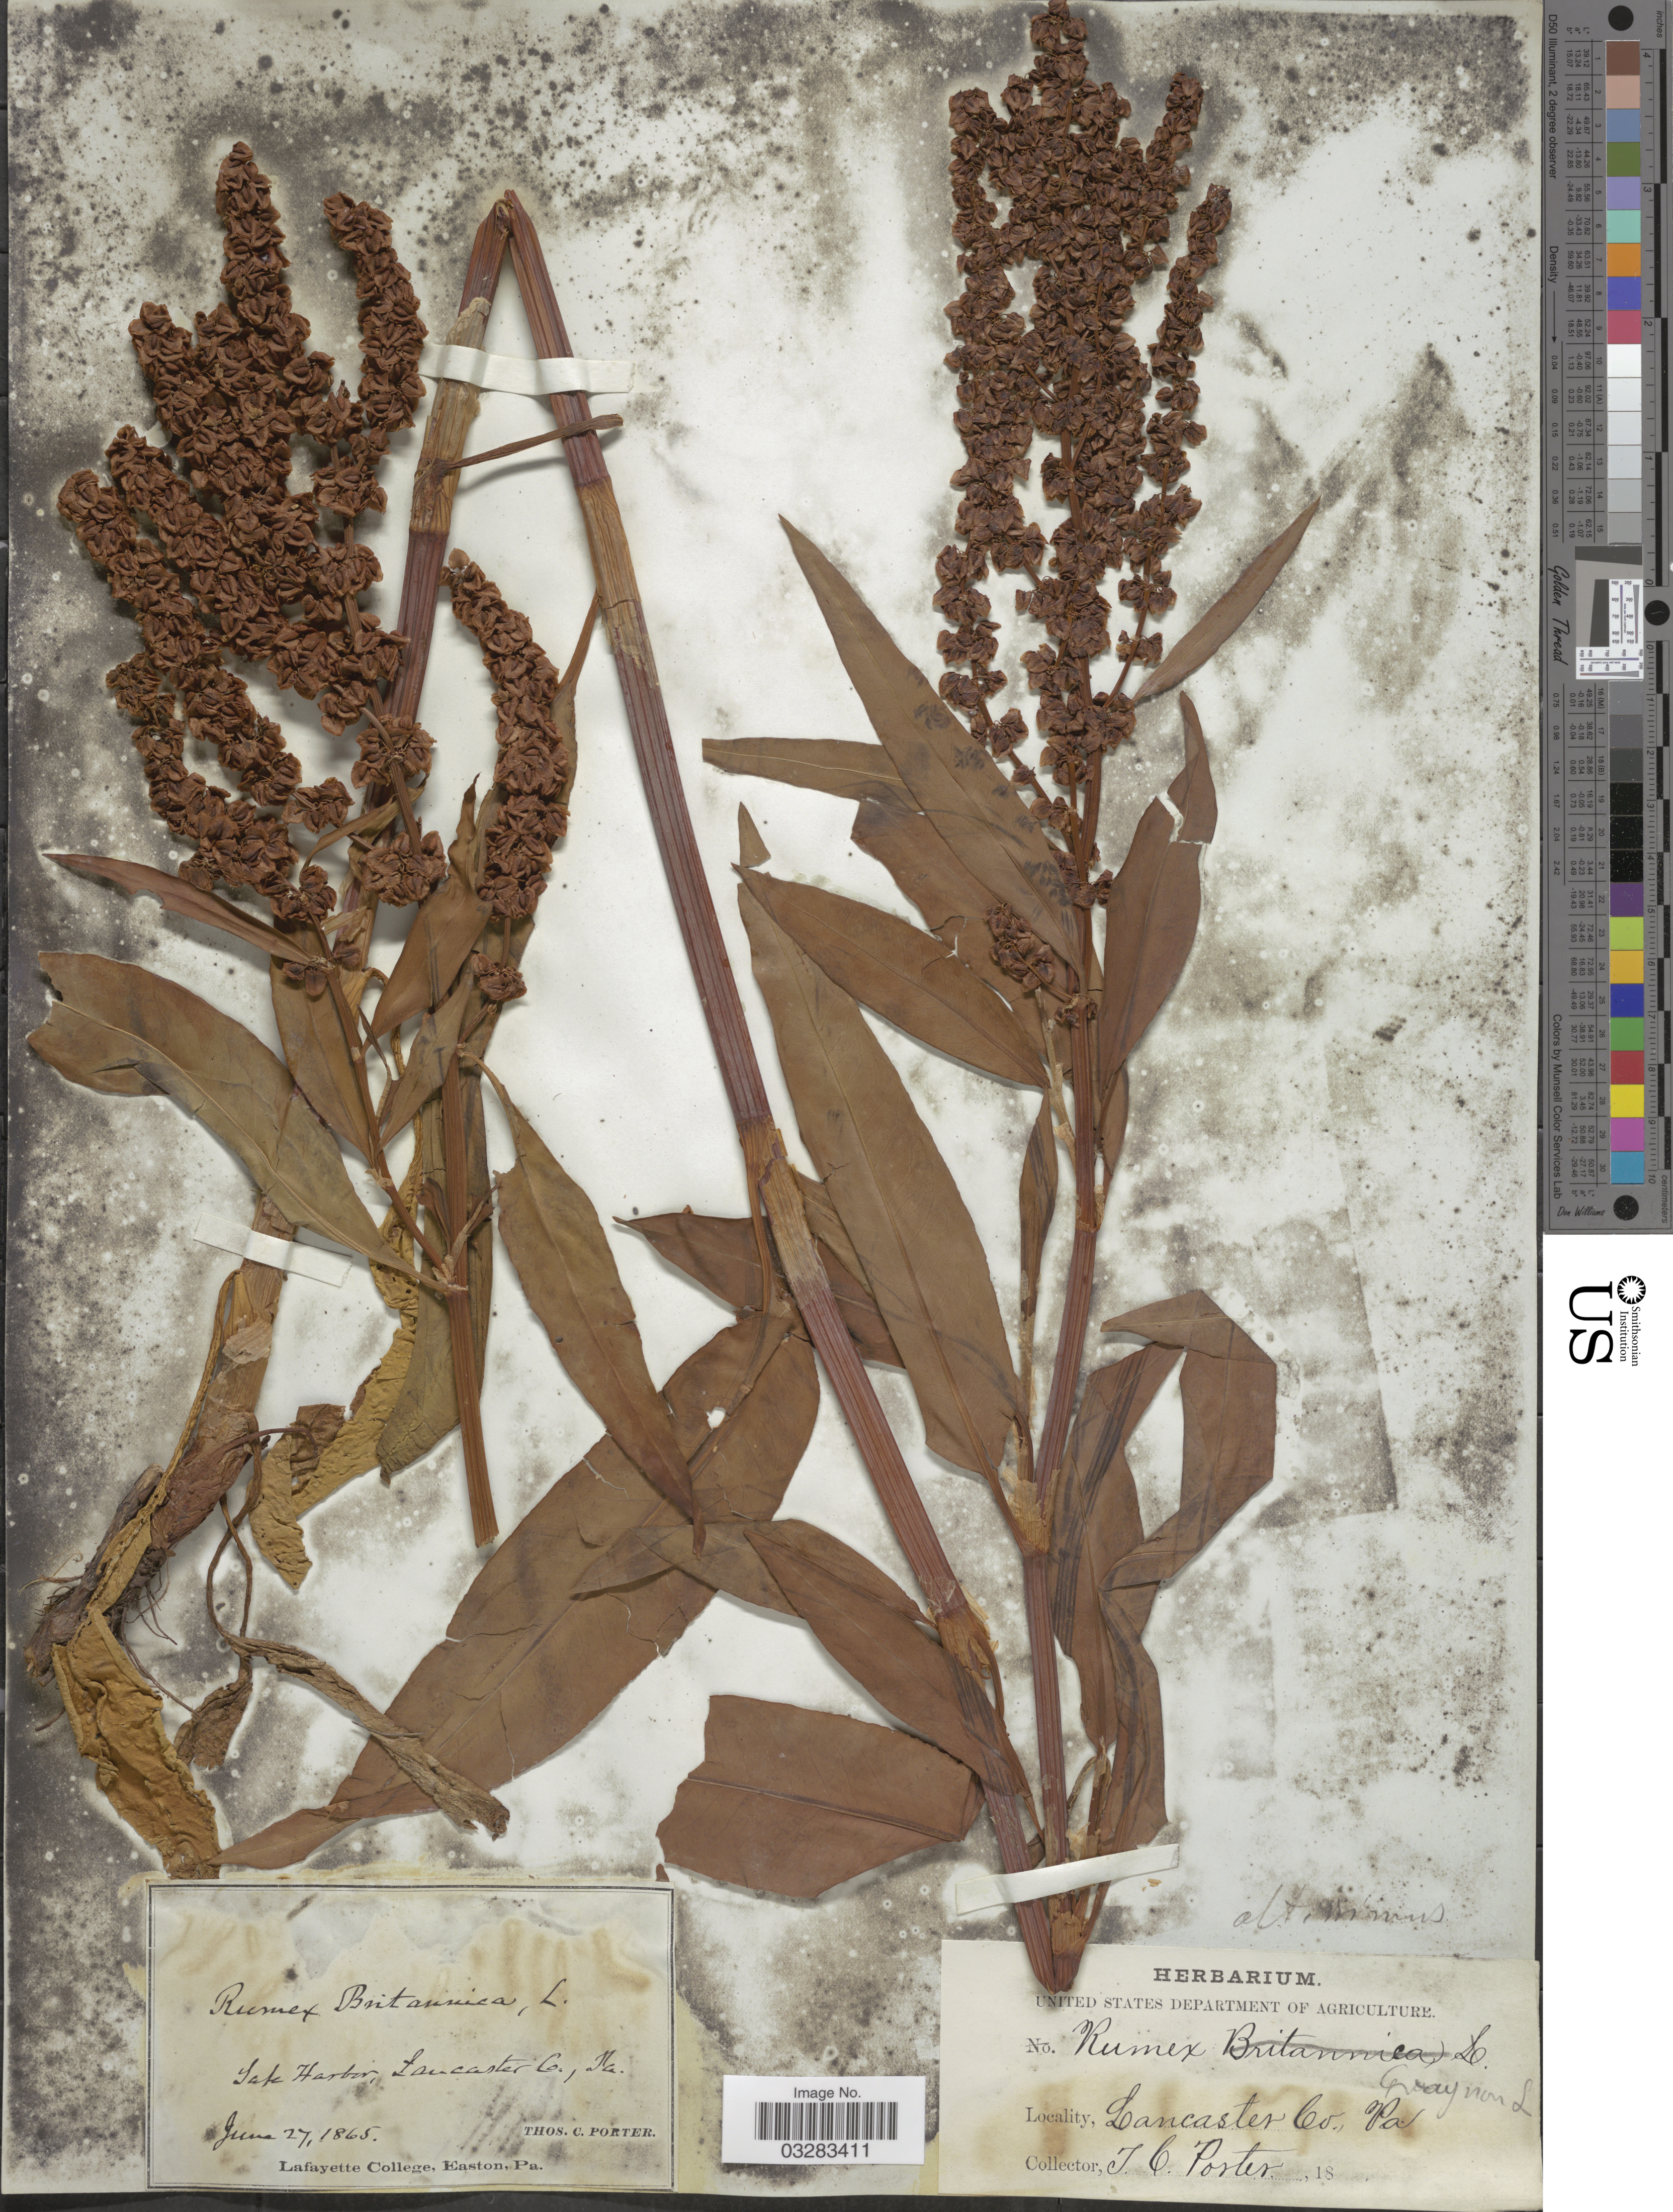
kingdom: Plantae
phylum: Tracheophyta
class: Magnoliopsida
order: Caryophyllales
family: Polygonaceae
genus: Rumex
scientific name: Rumex altissimus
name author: Alph. Wood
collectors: T. Porter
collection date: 1865-06-27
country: United States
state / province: Pennsylvania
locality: Safe Harbor, Lancaster Co.